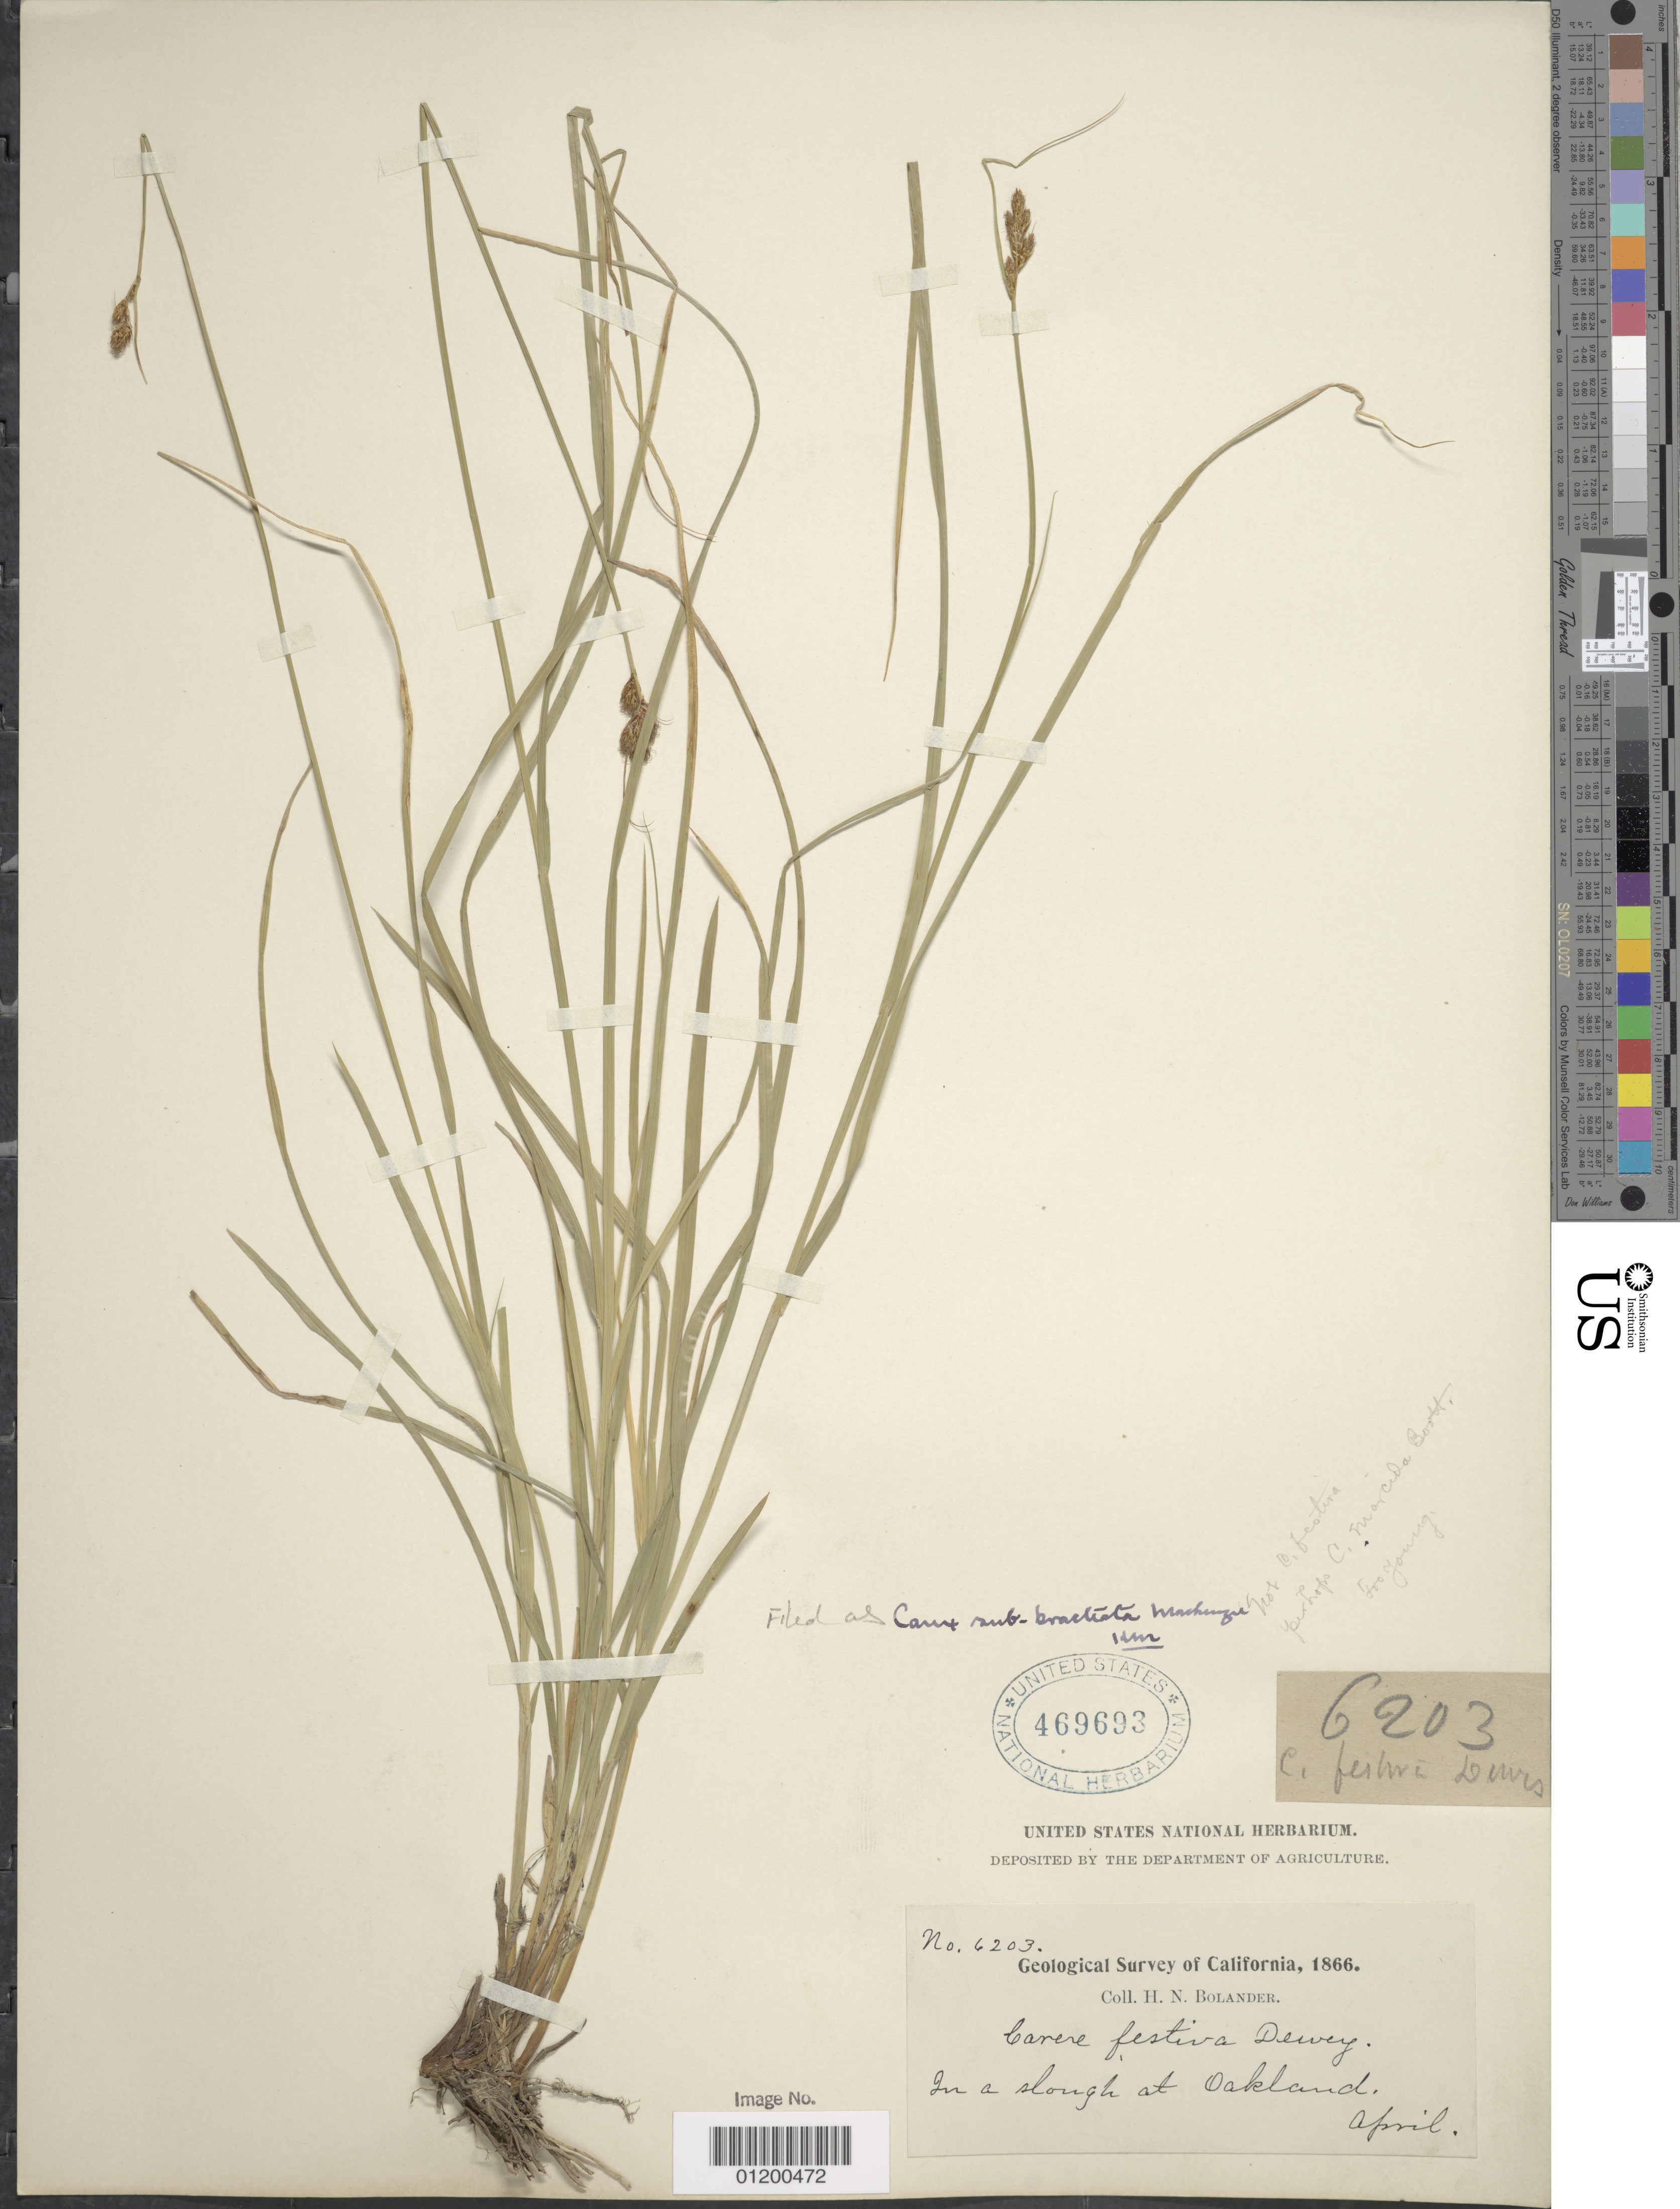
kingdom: Plantae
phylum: Tracheophyta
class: Liliopsida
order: Poales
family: Cyperaceae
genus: Carex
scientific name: Carex subbracteata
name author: Mack.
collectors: H. Bolander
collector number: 6203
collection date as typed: Apr 1866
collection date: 1866-04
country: United States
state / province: California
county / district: Alameda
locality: Oakland slough.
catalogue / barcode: US 469693